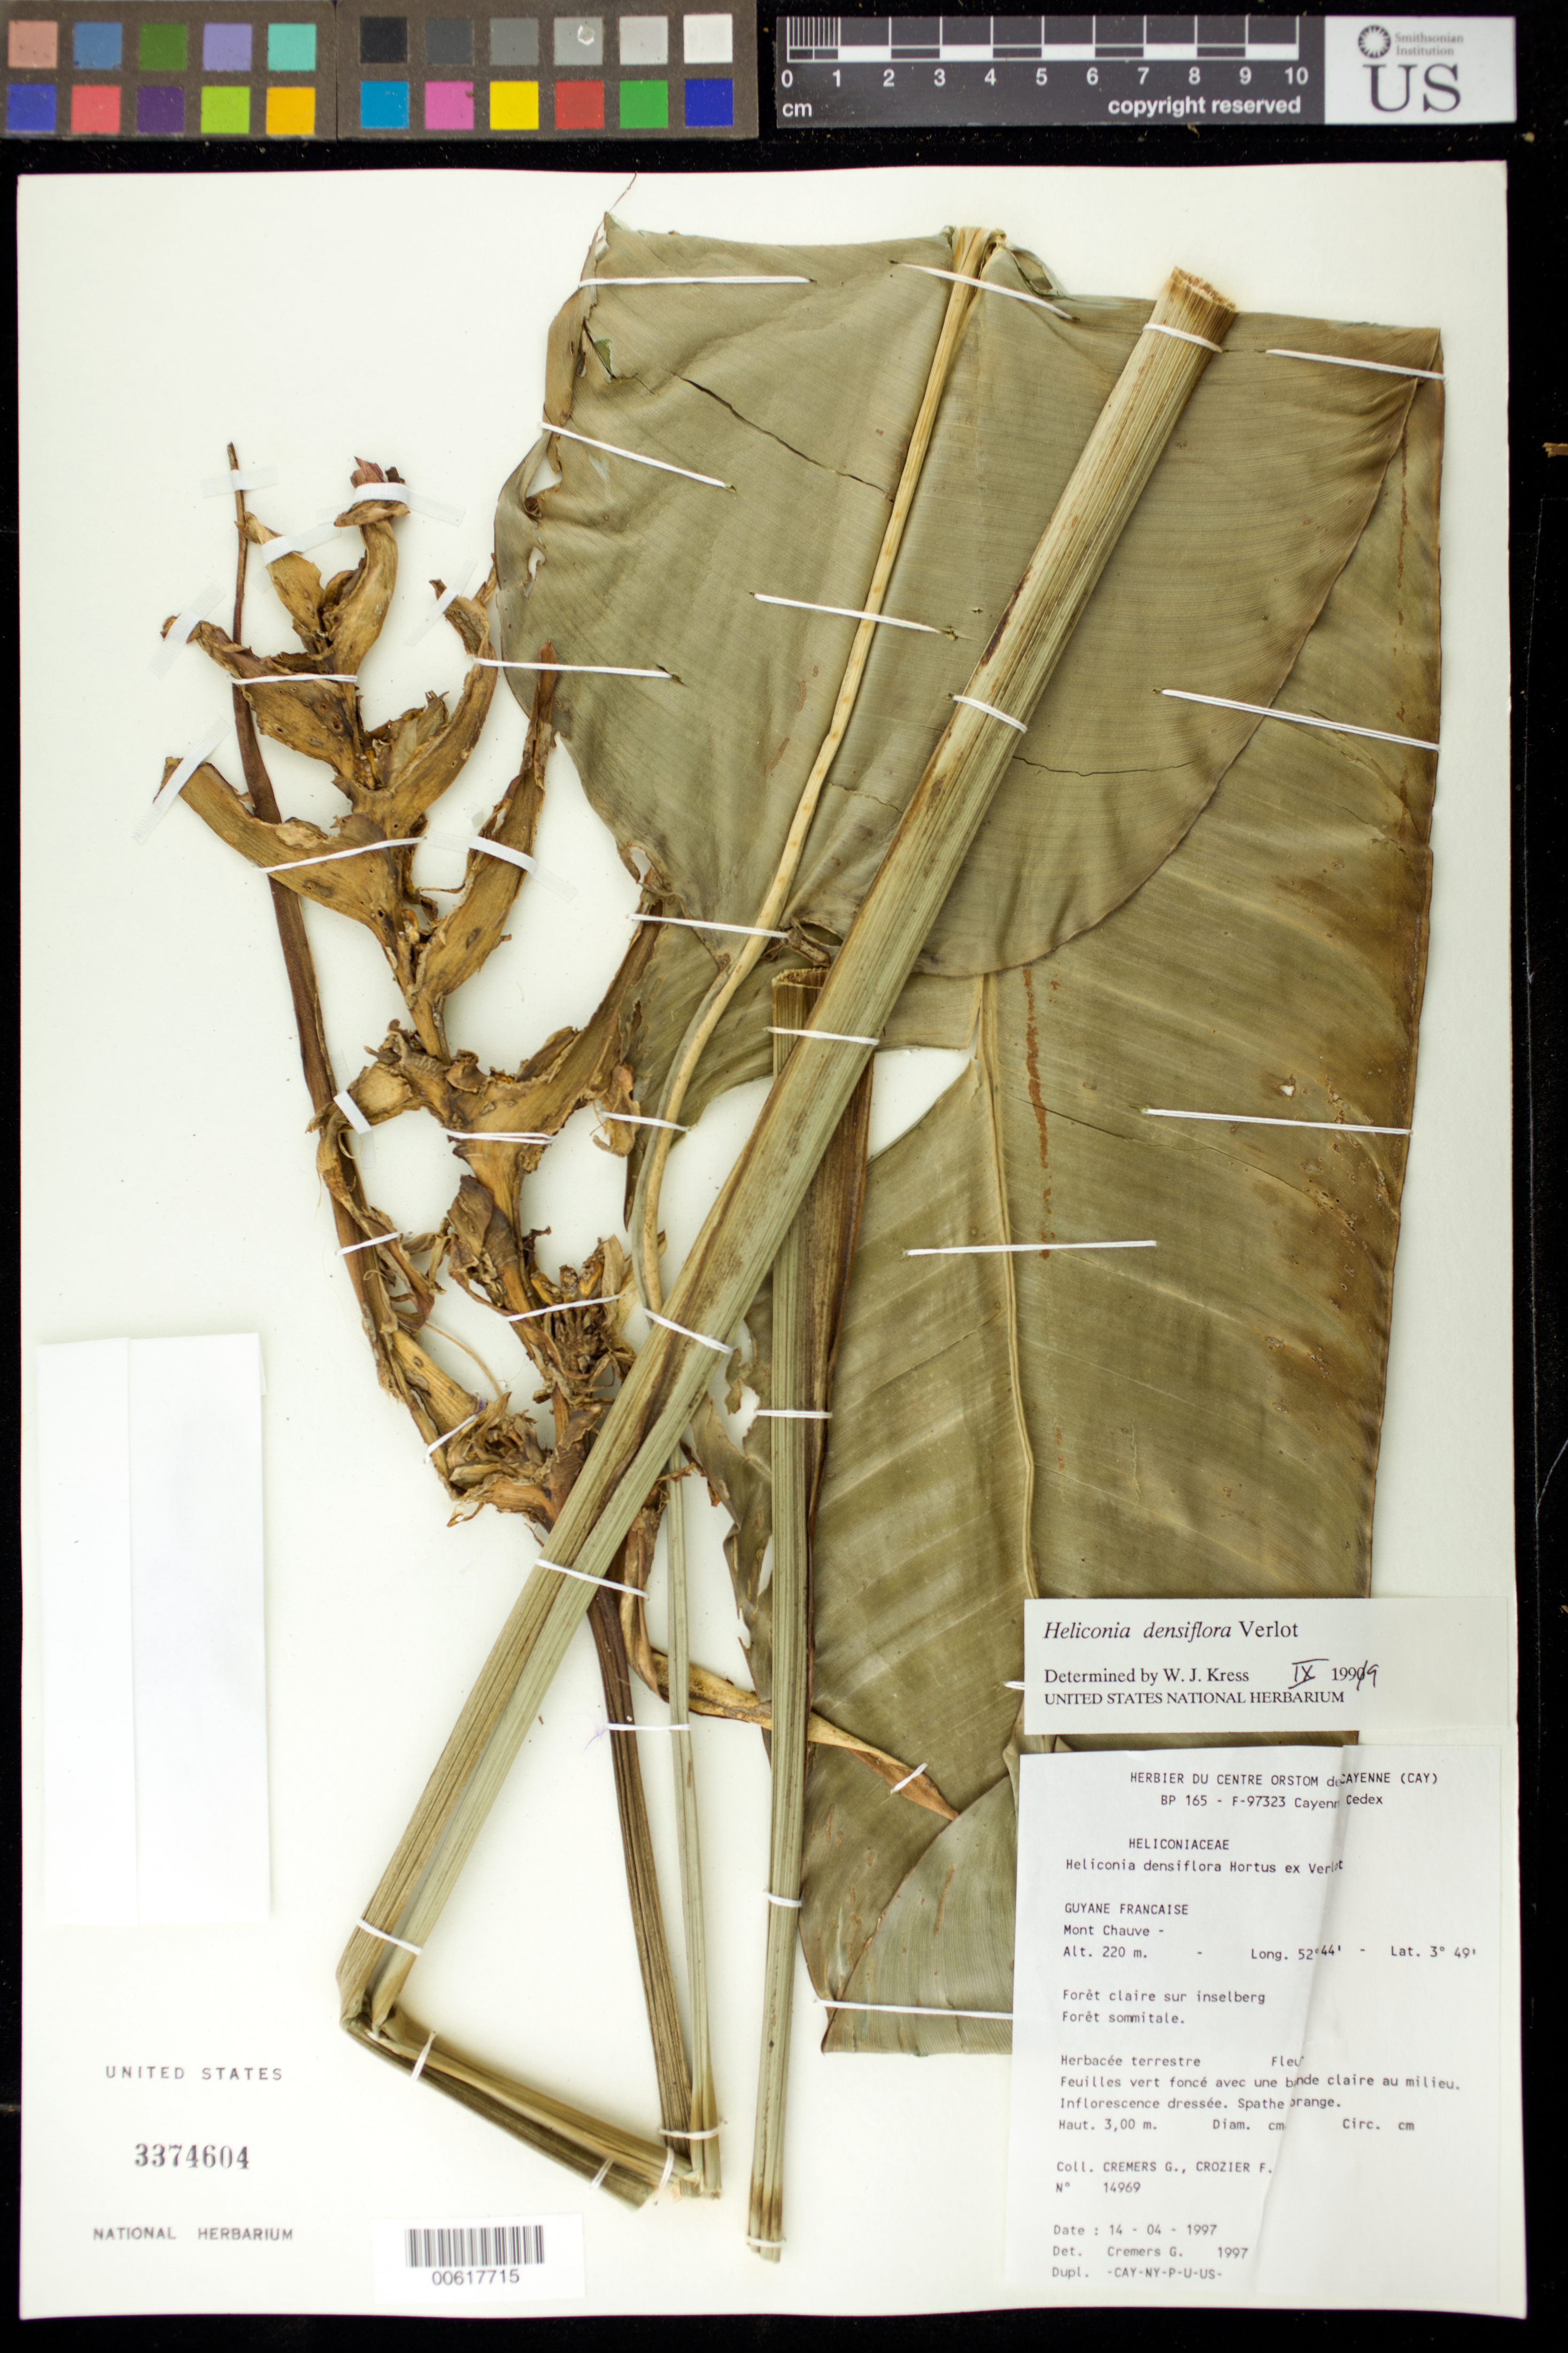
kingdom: Plantae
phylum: Tracheophyta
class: Liliopsida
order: Zingiberales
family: Heliconiaceae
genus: Heliconia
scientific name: Heliconia densiflora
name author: B. Verl.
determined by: Kress, W. J., (US), Smithsonian Institution - National Museum of Natural History (UNITED STATES)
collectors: G. Cremers & F. Crozier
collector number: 14969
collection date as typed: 14-Apr-97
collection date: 1997-04-14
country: French Guiana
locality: Mont Chauve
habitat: Foret claire sur inselberg. Foret sommitale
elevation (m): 220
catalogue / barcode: US 3374604